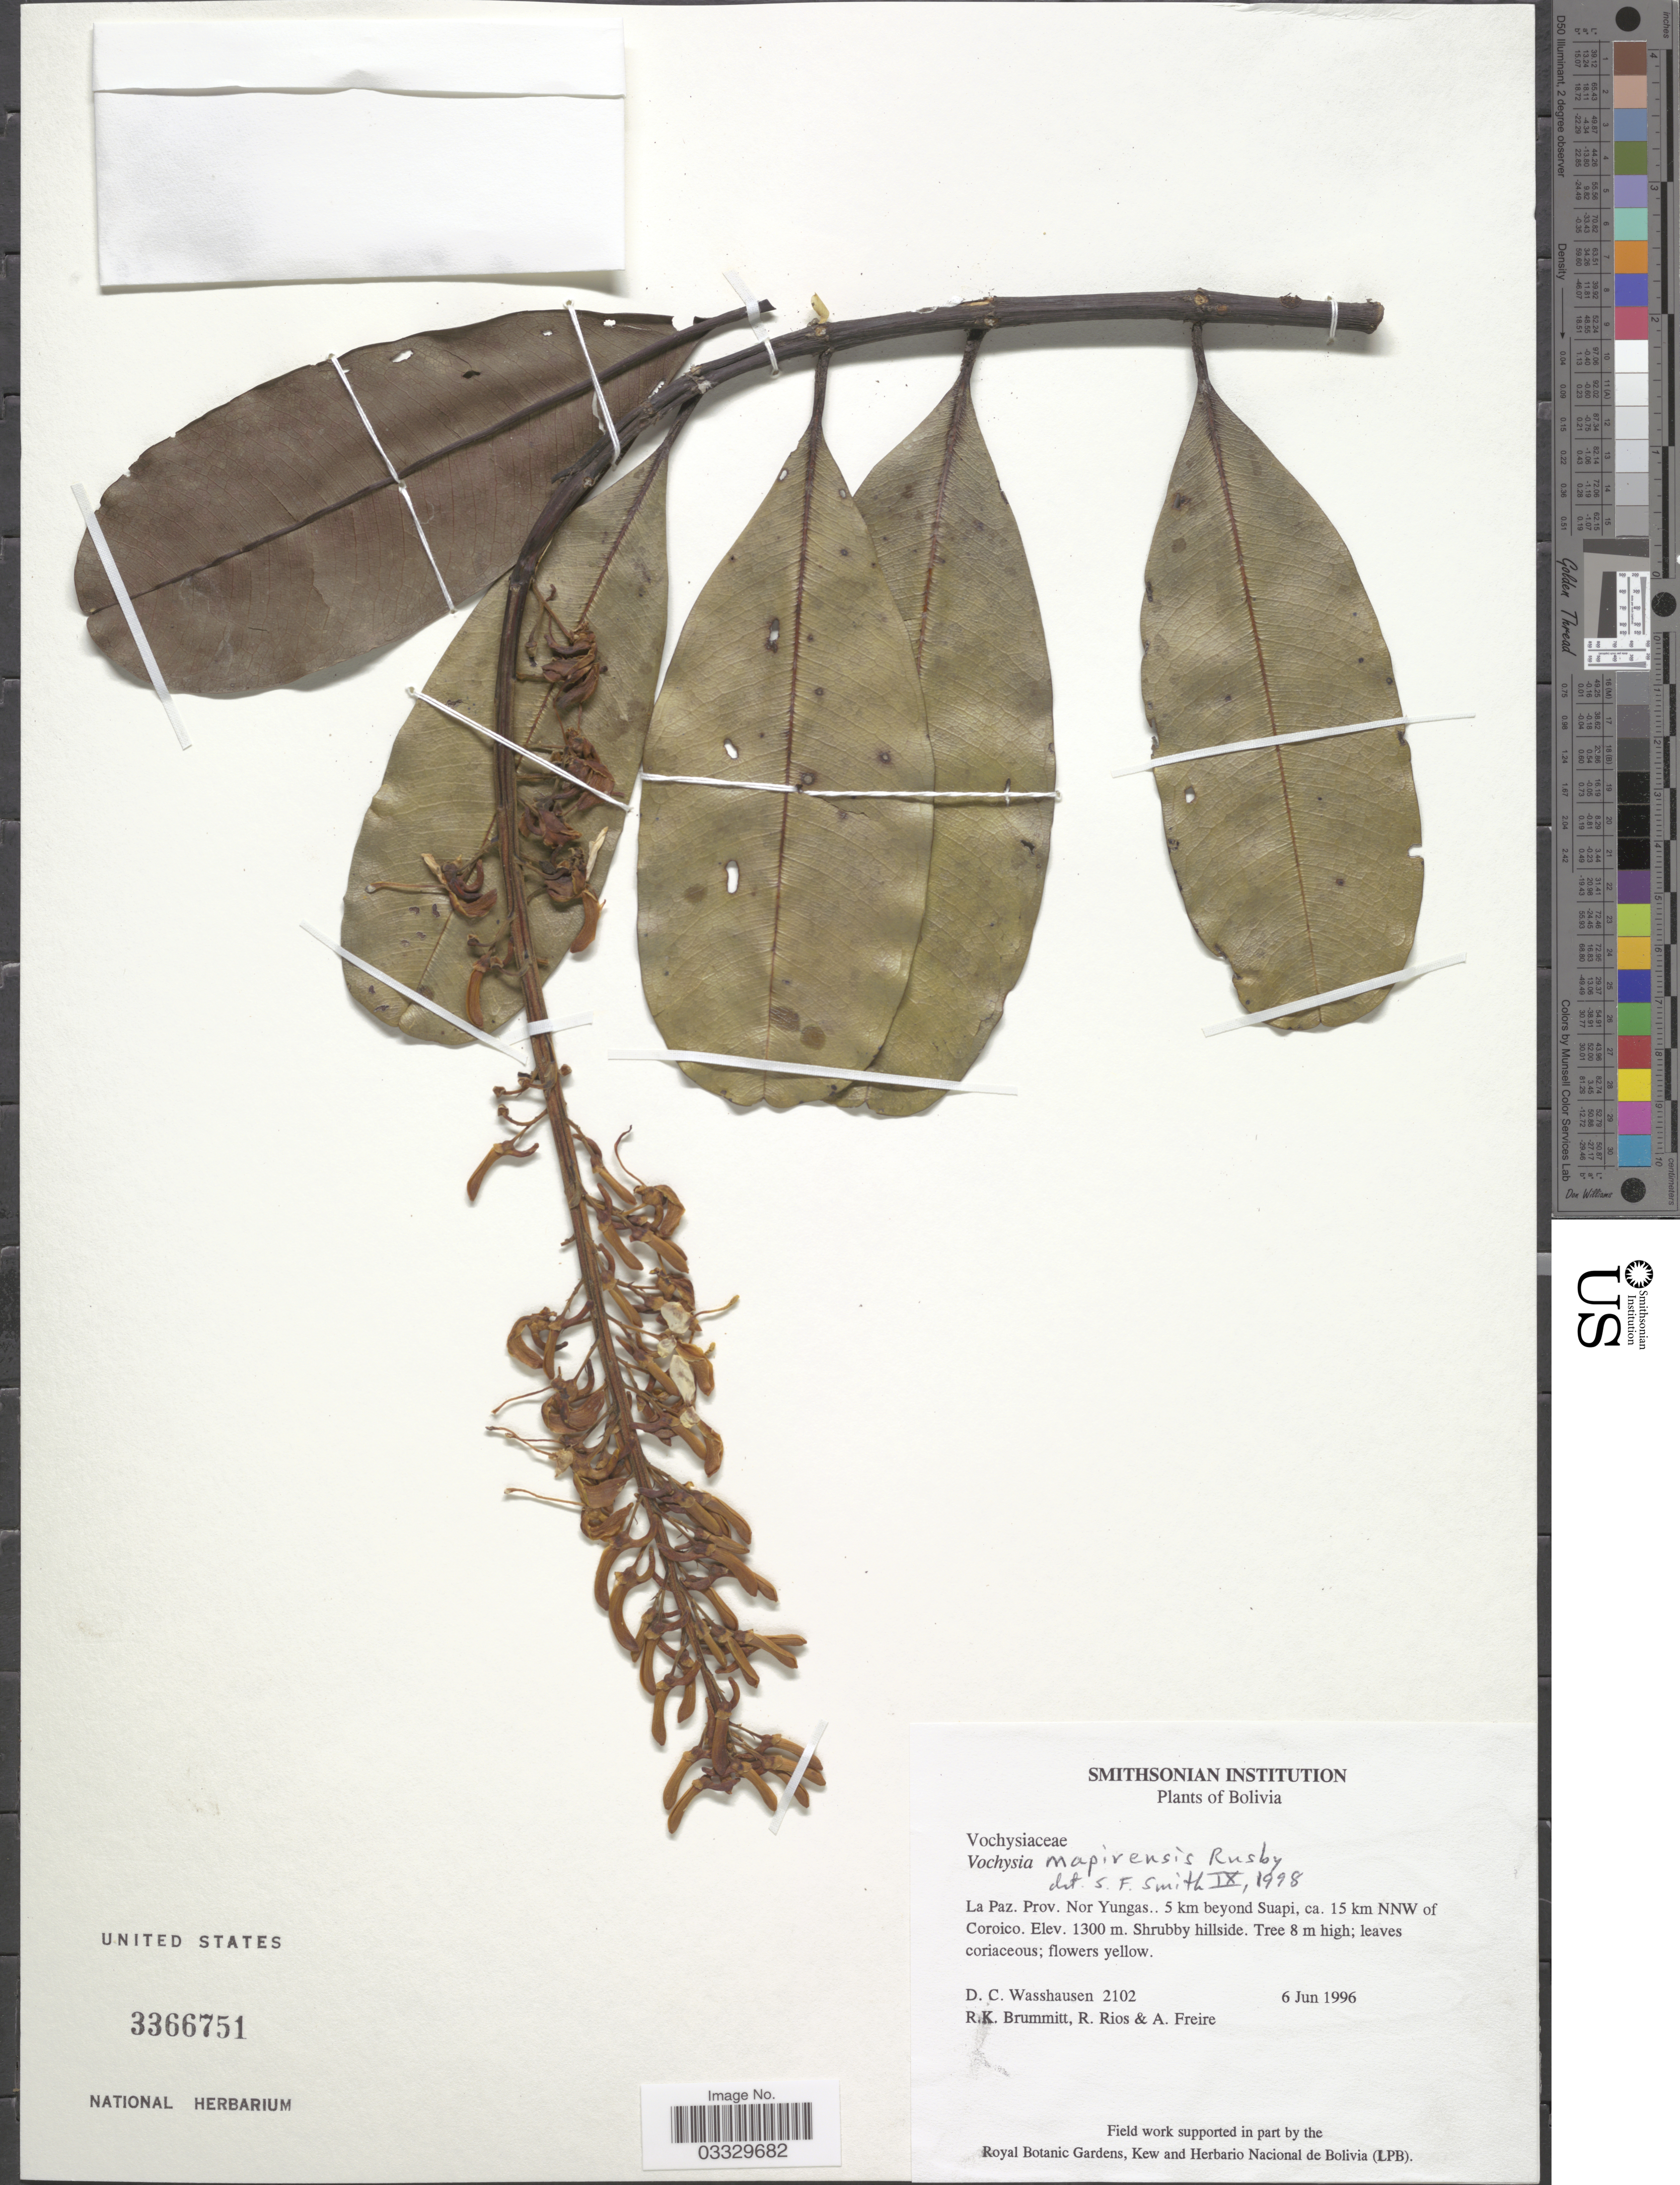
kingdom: Plantae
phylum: Tracheophyta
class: Magnoliopsida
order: Myrtales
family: Vochysiaceae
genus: Vochysia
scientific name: Vochysia mapirensis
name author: Rusby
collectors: D. C. Wasshausen, R. K. Brummitt, R. Rios & A. Freire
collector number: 2102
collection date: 1996-06-06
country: Bolivia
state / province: La Paz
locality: Nor Yungas.. 5 km beyond Suapi, ca. 15 km NNW of Coroico.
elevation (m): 1300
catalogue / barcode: US 3366751